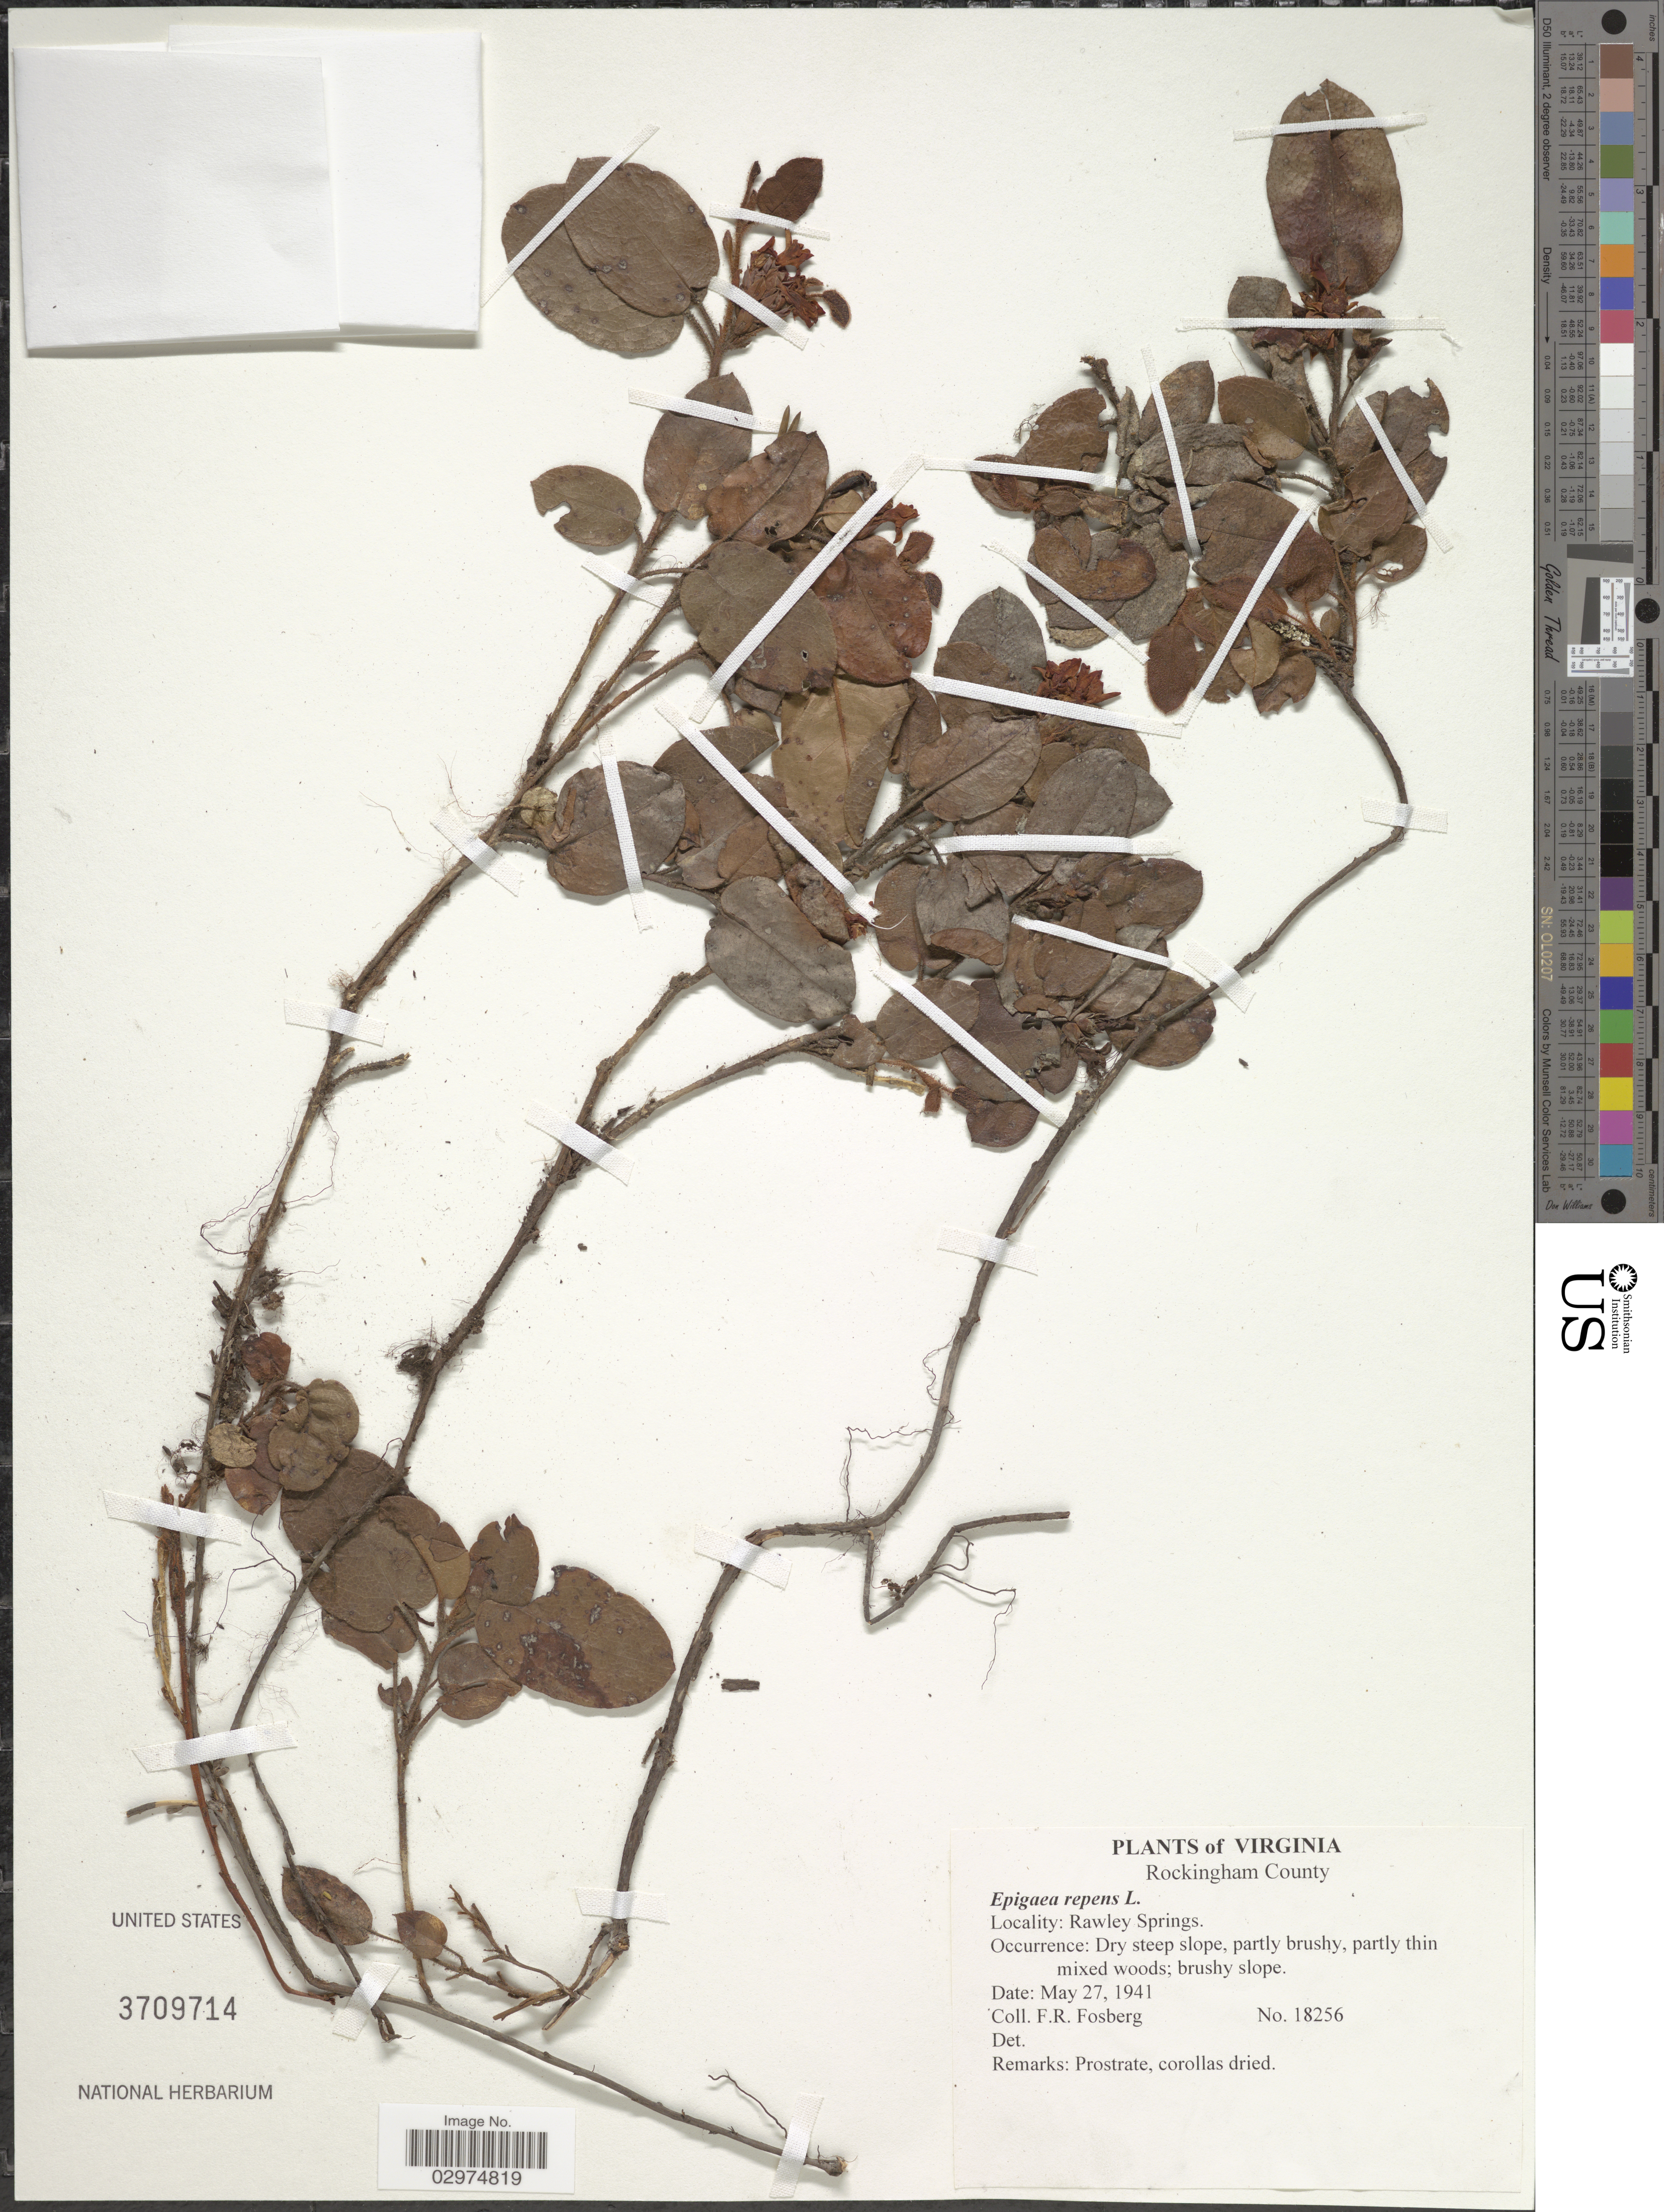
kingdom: Plantae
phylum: Tracheophyta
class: Magnoliopsida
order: Ericales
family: Ericaceae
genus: Epigaea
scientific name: Epigaea repens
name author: L.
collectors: F. R. Fosberg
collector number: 18256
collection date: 1941-05-27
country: United States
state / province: Virginia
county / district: Rockingham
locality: Rockingham County, Rawley Springs.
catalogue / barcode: US 3709714